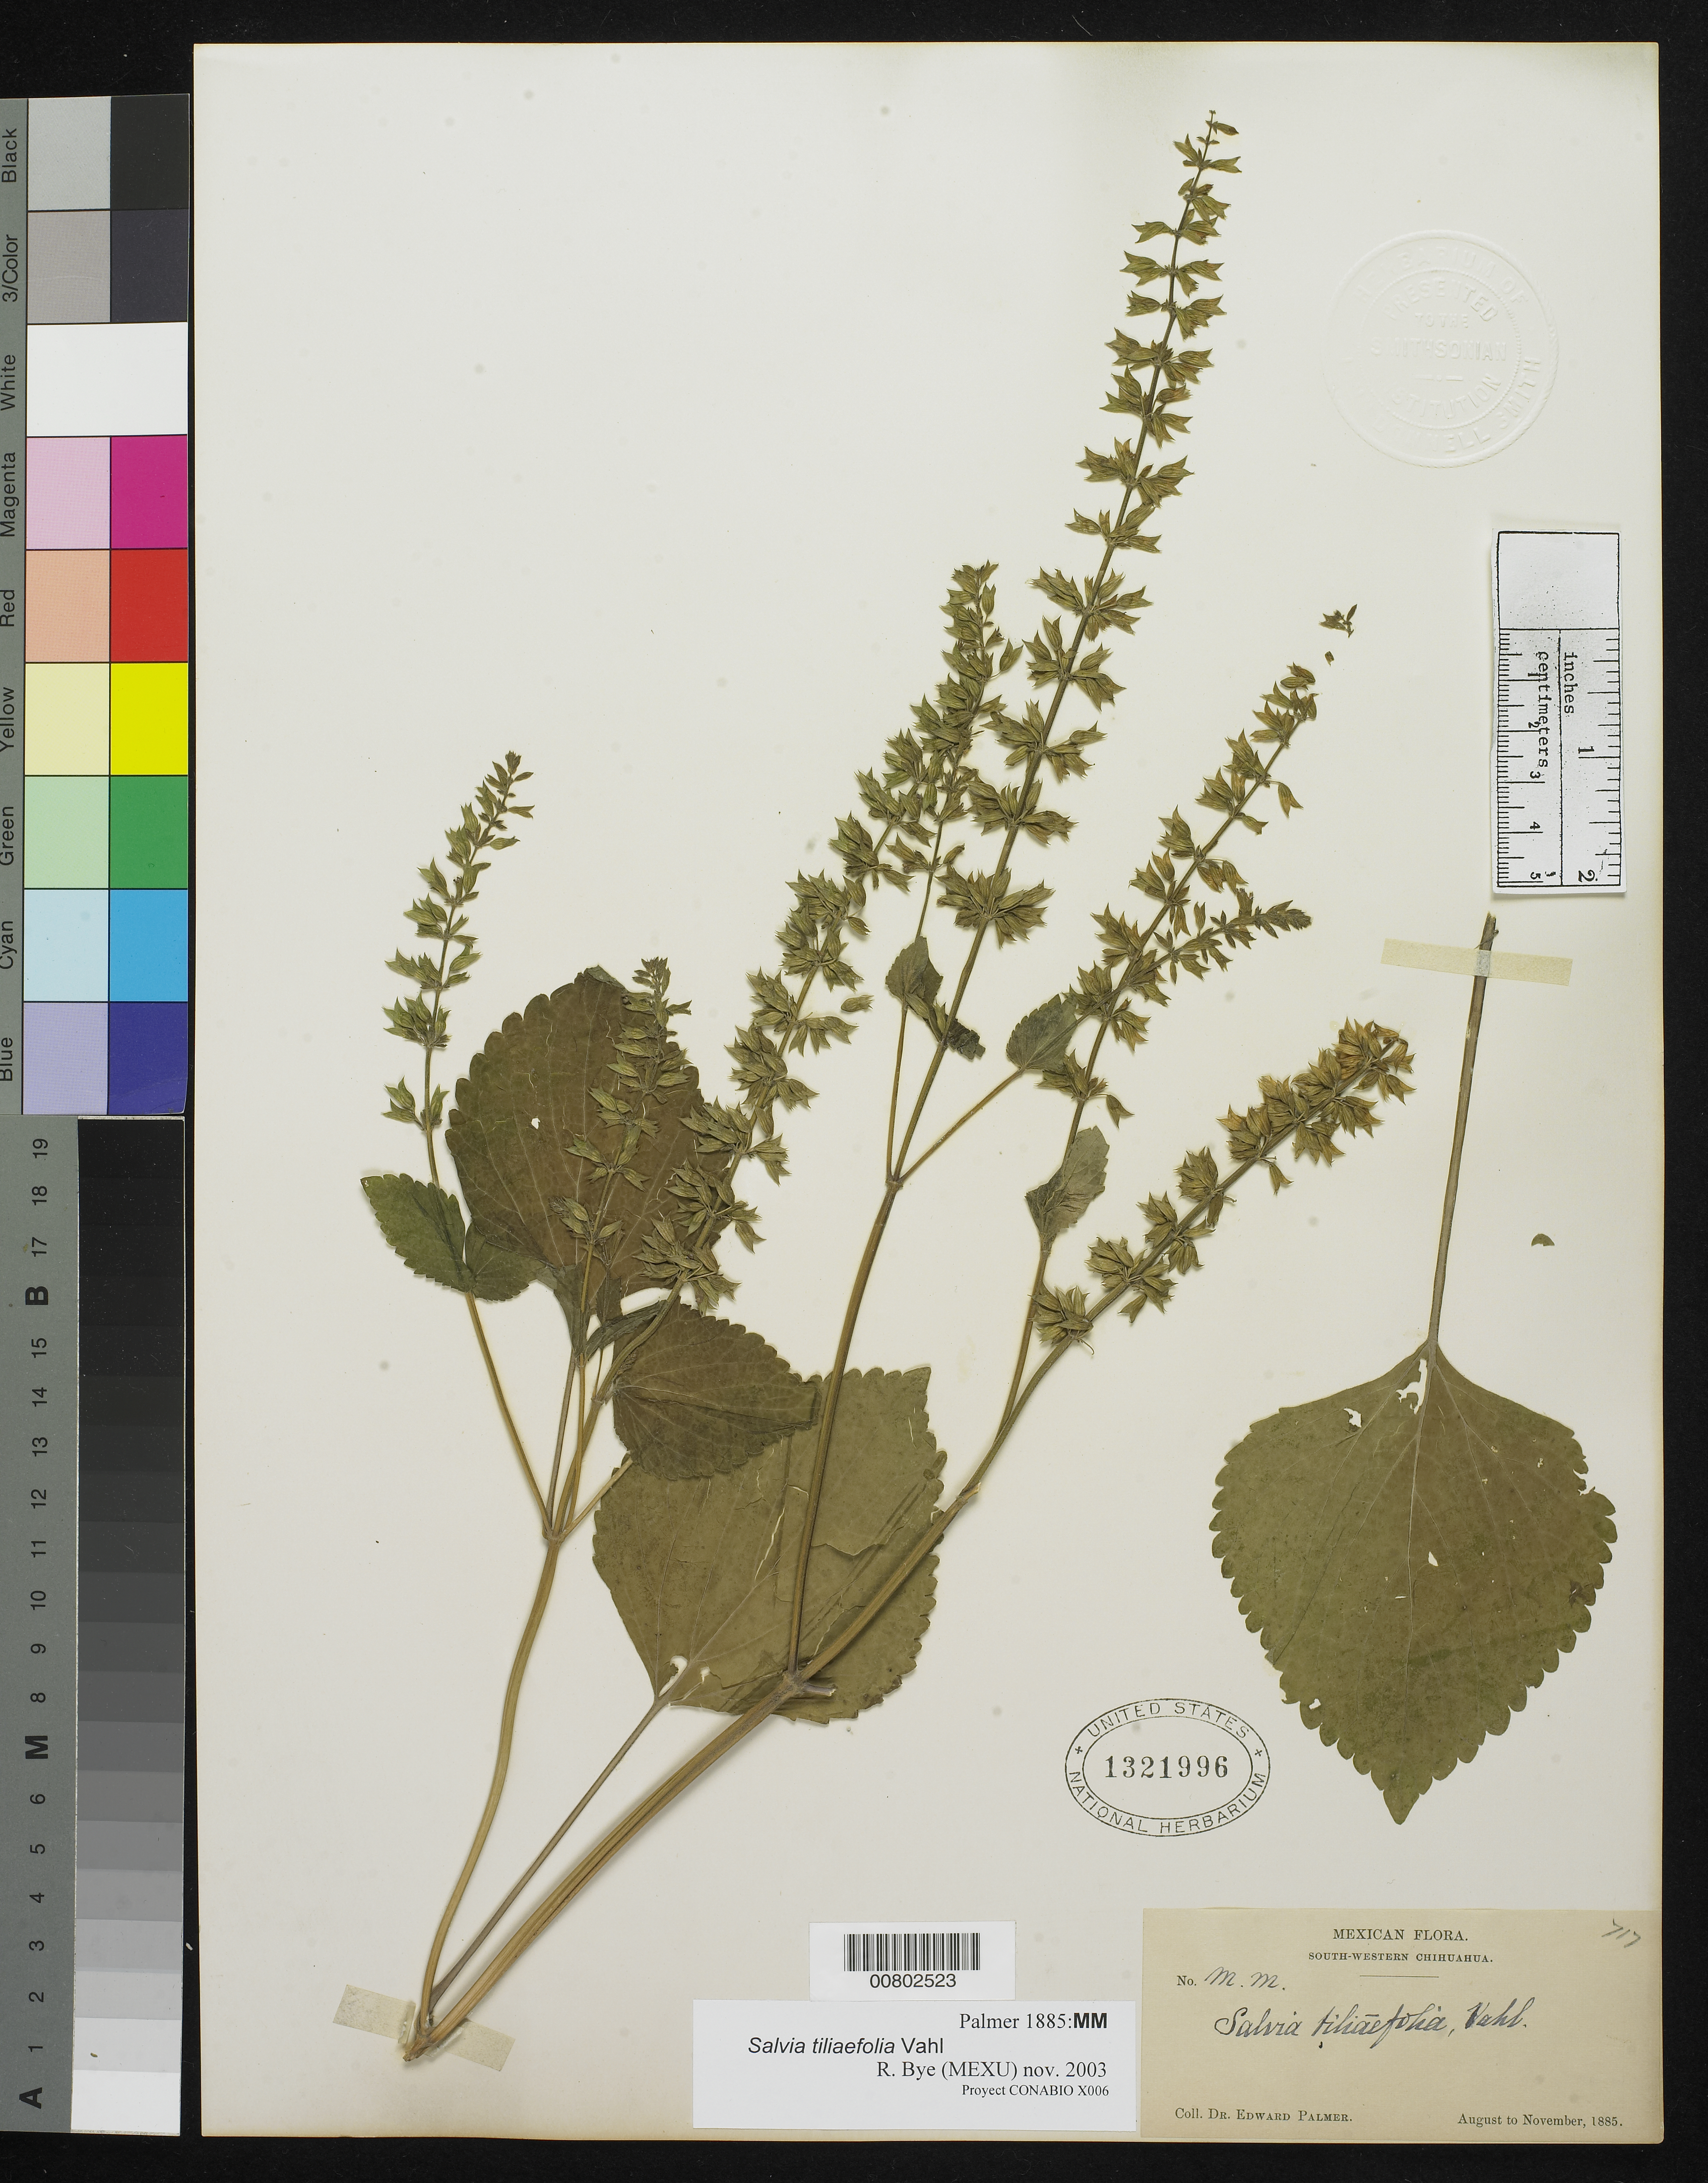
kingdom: Plantae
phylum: Tracheophyta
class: Magnoliopsida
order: Lamiales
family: Lamiaceae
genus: Salvia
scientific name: Salvia tiliaefolia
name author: Vahl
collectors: E. Palmer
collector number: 717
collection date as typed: Aug 1885 to -- Nov 1885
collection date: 1885-08/1885-11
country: Mexico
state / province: Chihuahua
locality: MM SW Chihuahua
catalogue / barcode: US 1321996